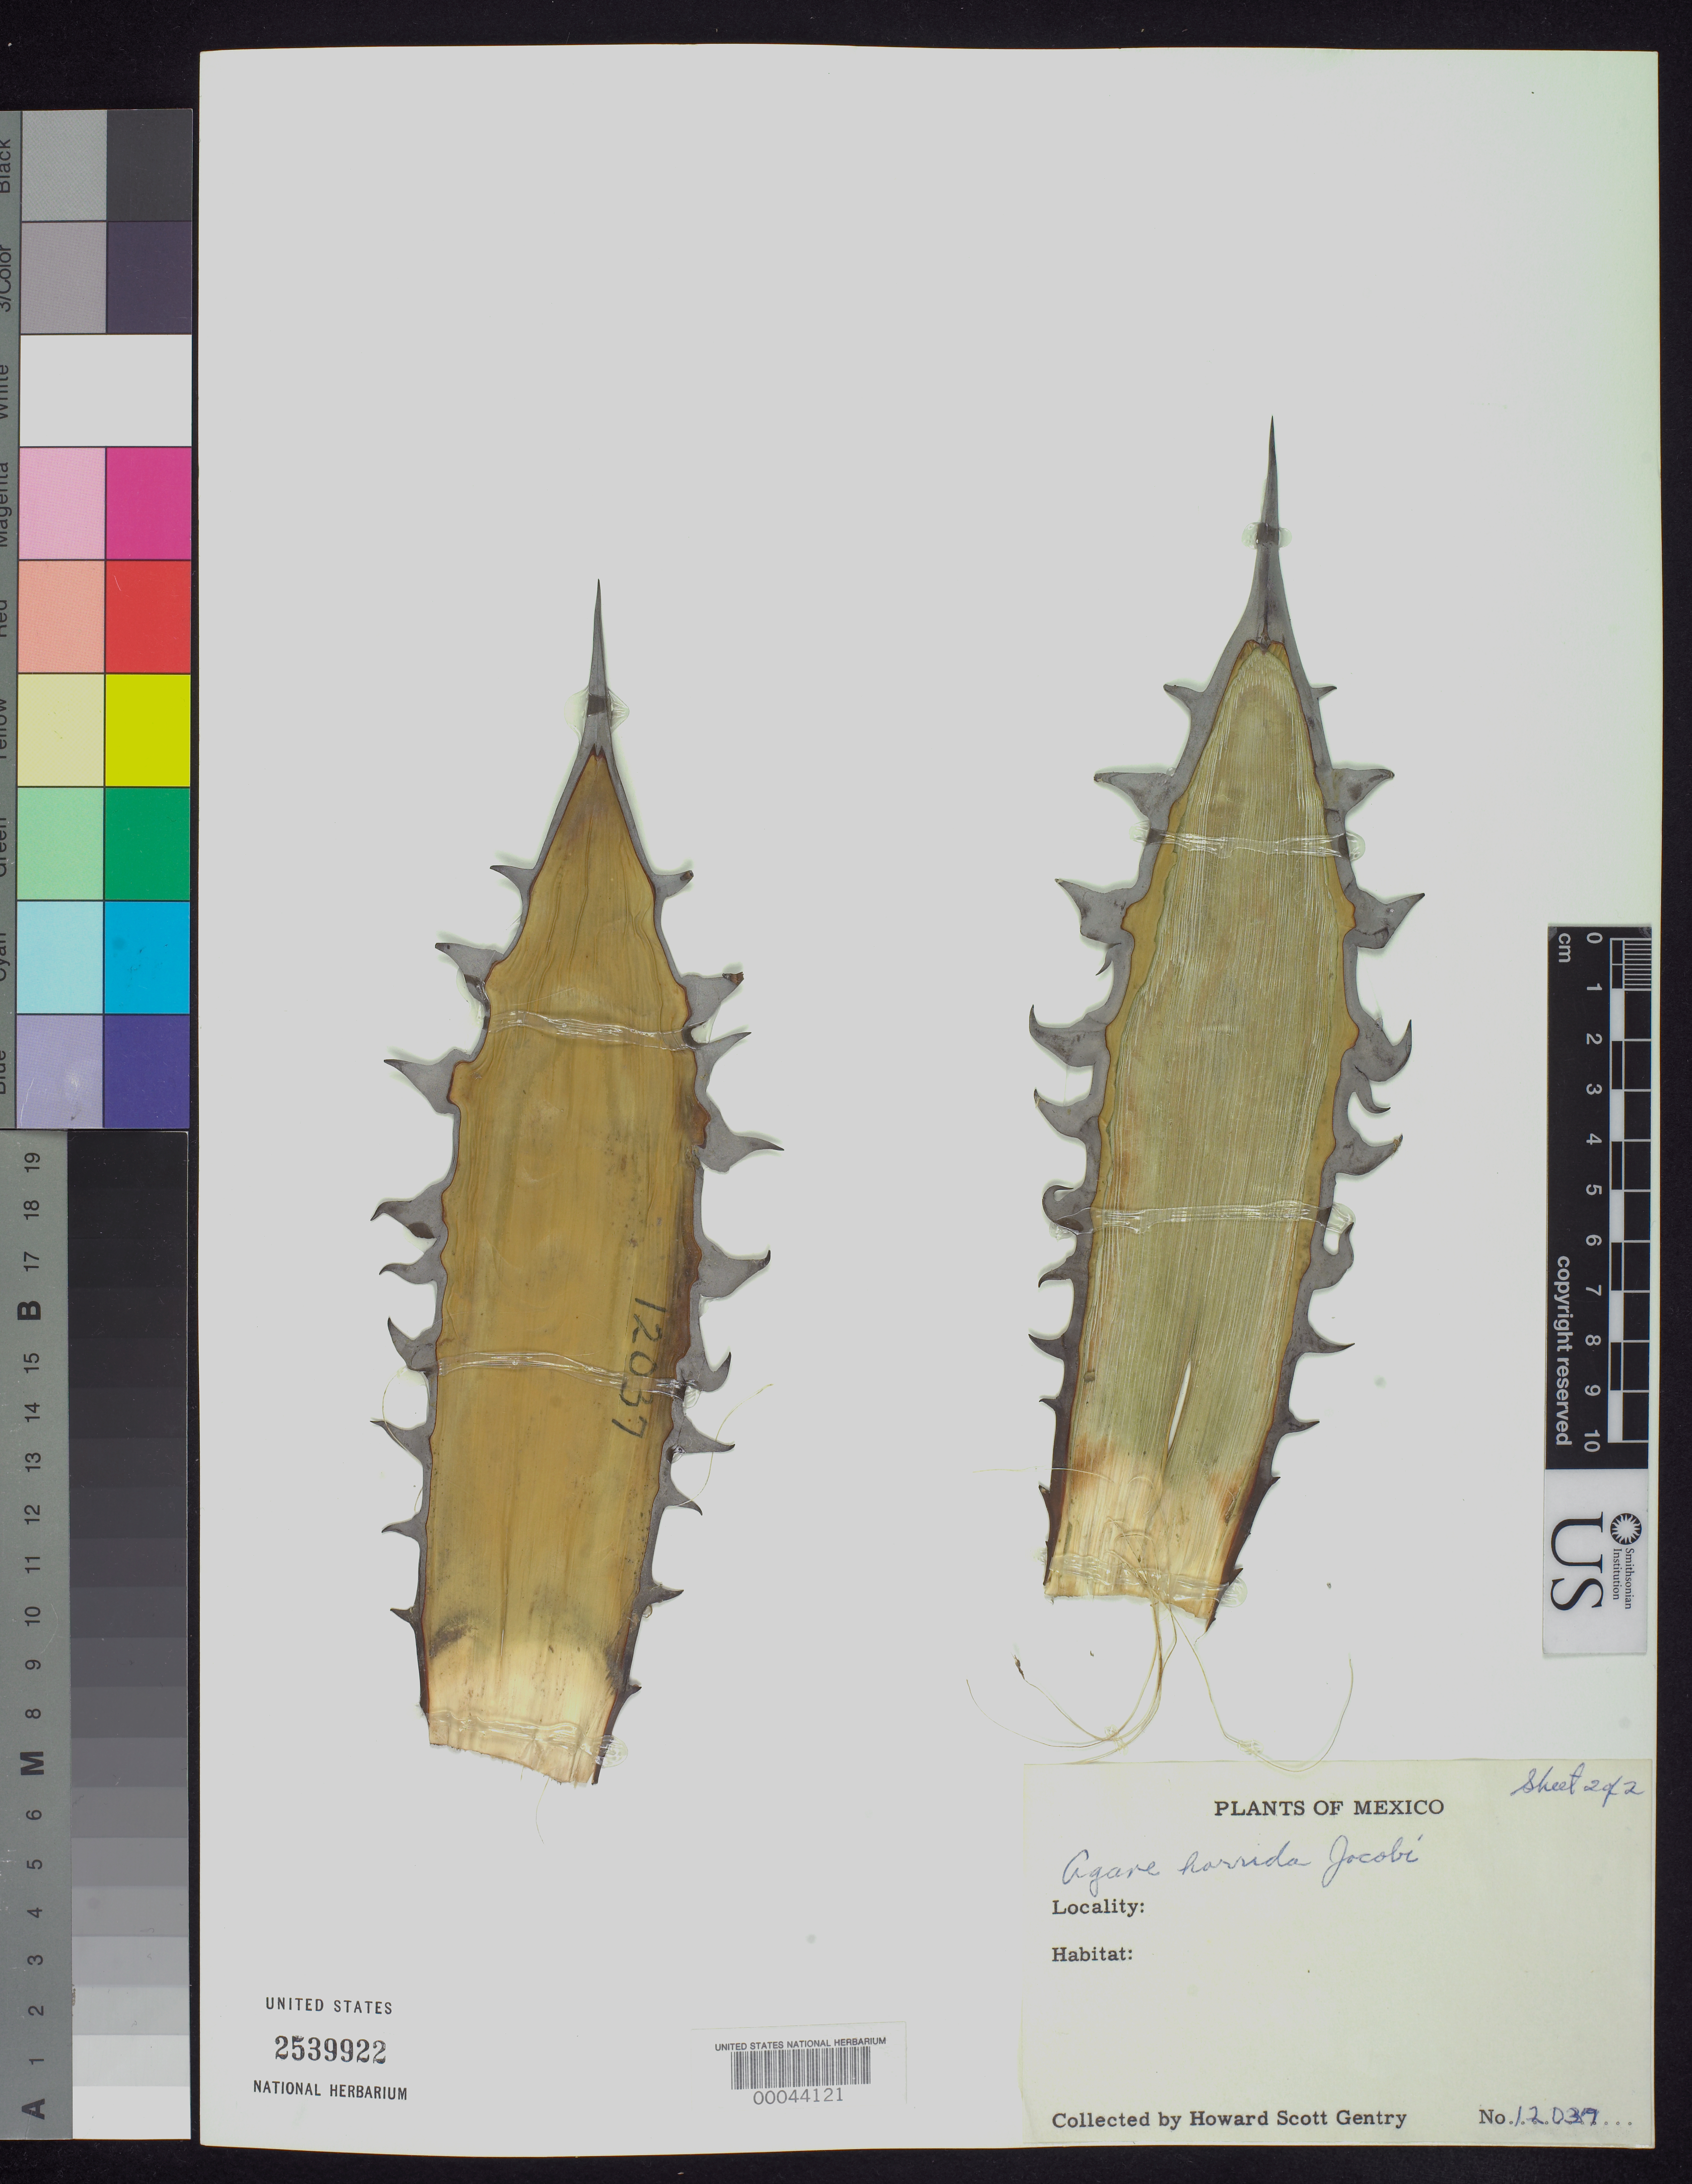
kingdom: Plantae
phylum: Tracheophyta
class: Liliopsida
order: Asparagales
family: Asparagaceae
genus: Agave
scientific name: Agave horrida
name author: Lem. ex Jacobi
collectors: H. S. Gentry & W. B. Fox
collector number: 12037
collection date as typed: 20 Aug 1952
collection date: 1952-08-20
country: Mexico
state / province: Morelos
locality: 11 mi NE of Cuernavaca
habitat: Open lava field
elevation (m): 2134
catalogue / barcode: US 2539922